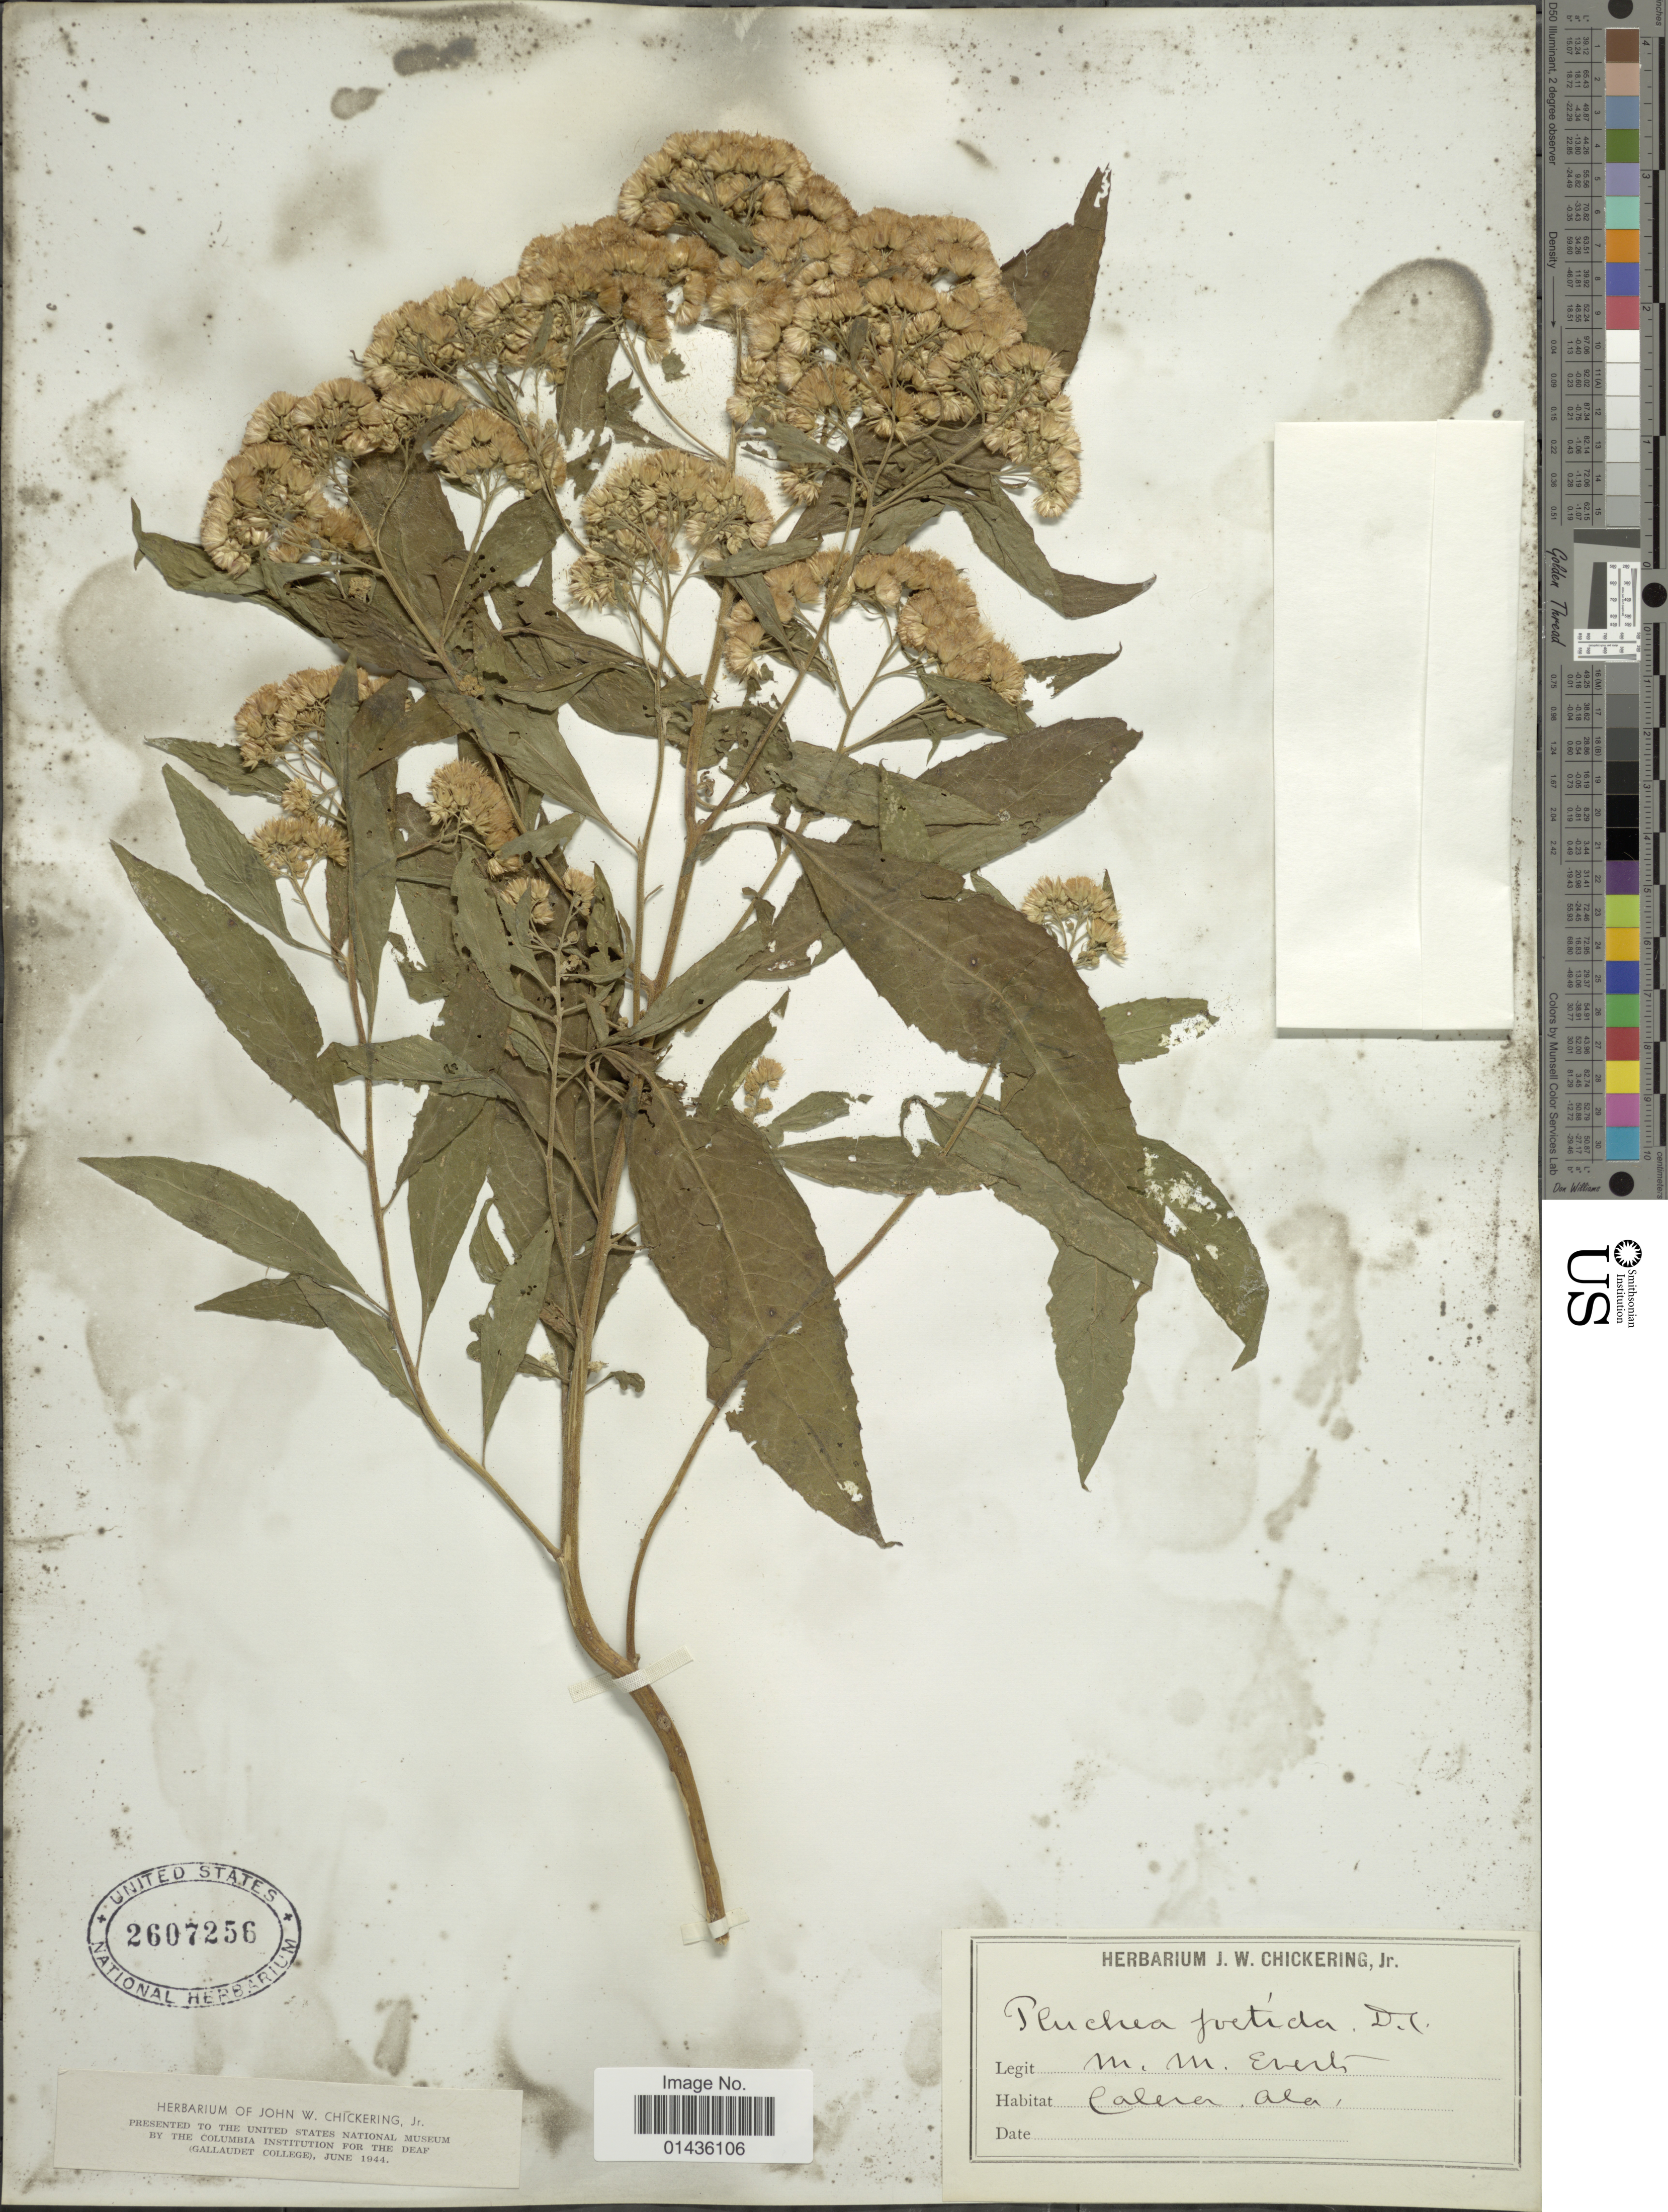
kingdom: Plantae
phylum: Tracheophyta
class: Magnoliopsida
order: Asterales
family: Asteraceae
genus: Pluchea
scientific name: Pluchea foetida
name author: (L.) DC.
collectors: M. Everts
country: United States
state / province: Alabama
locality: Caler, Ala.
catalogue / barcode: US 2607256